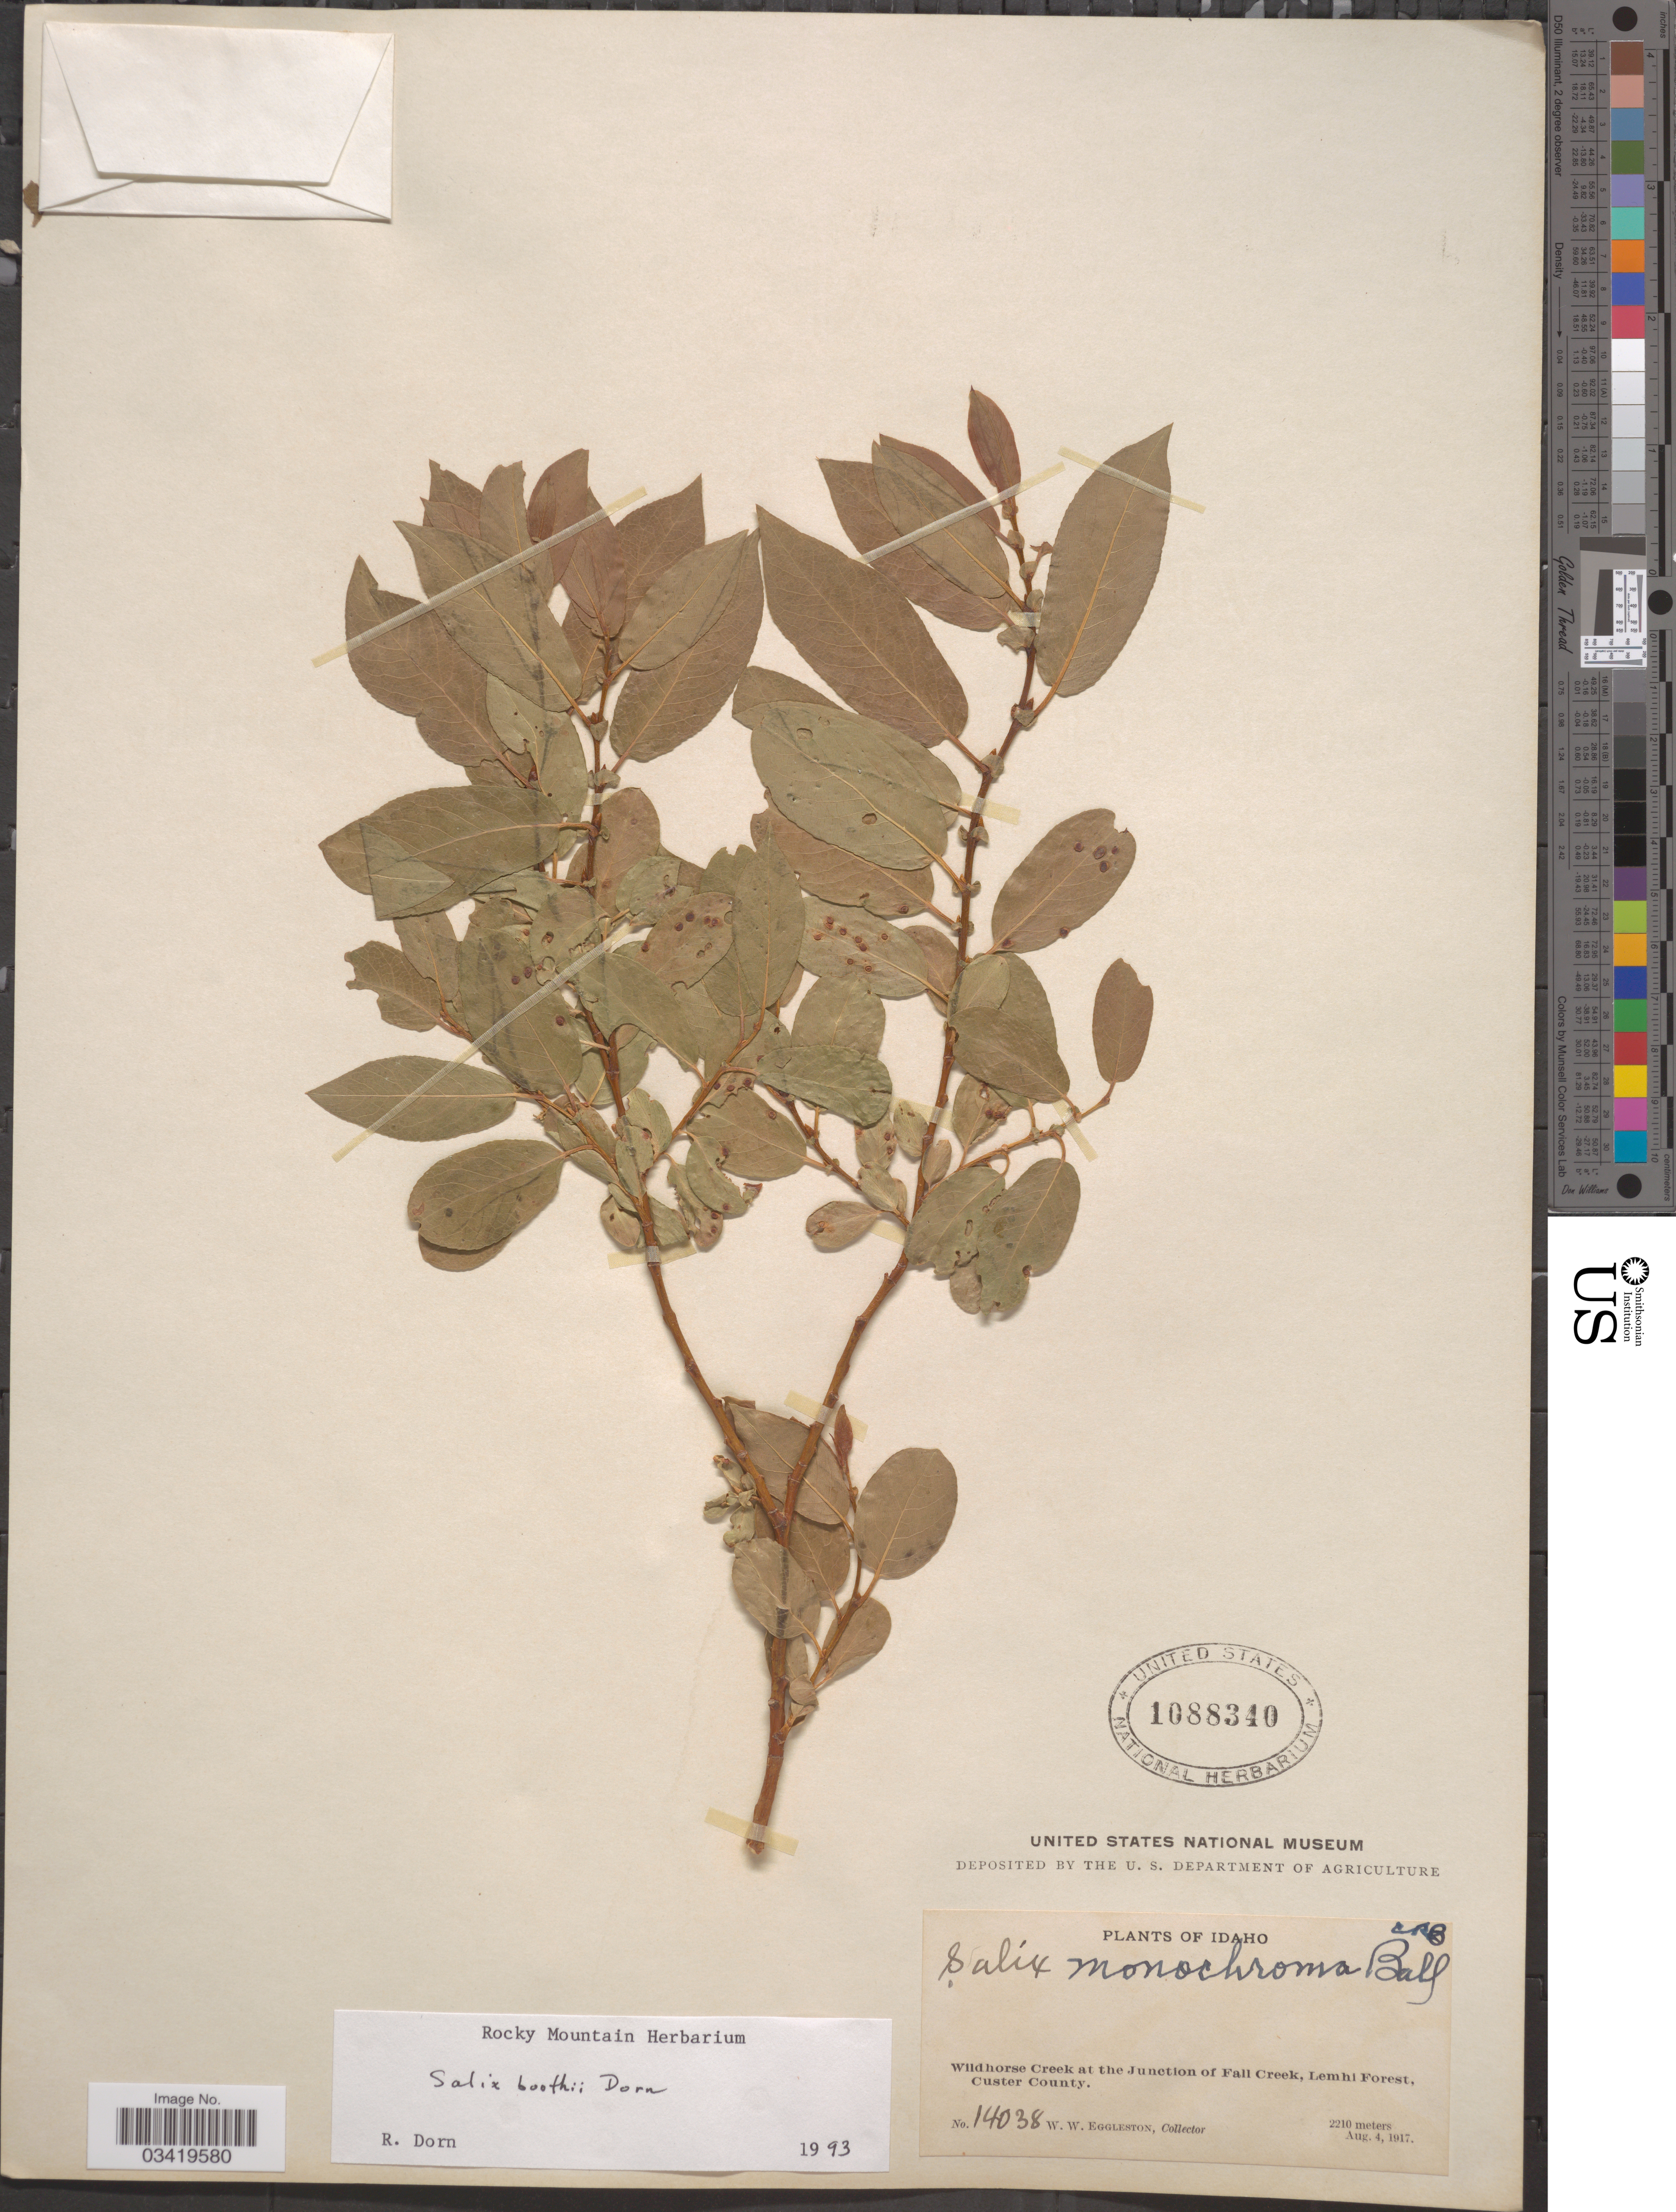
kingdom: Plantae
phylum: Tracheophyta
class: Magnoliopsida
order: Malpighiales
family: Salicaceae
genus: Salix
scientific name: Salix boothii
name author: Dorn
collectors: W. W. Eggleston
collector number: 14038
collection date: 1917-08-04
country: United States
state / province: Idaho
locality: Wildhorse Creek at the Junction of Fall Creek, Lemhi Forest, Custer County.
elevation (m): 2210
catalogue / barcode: US 1088340